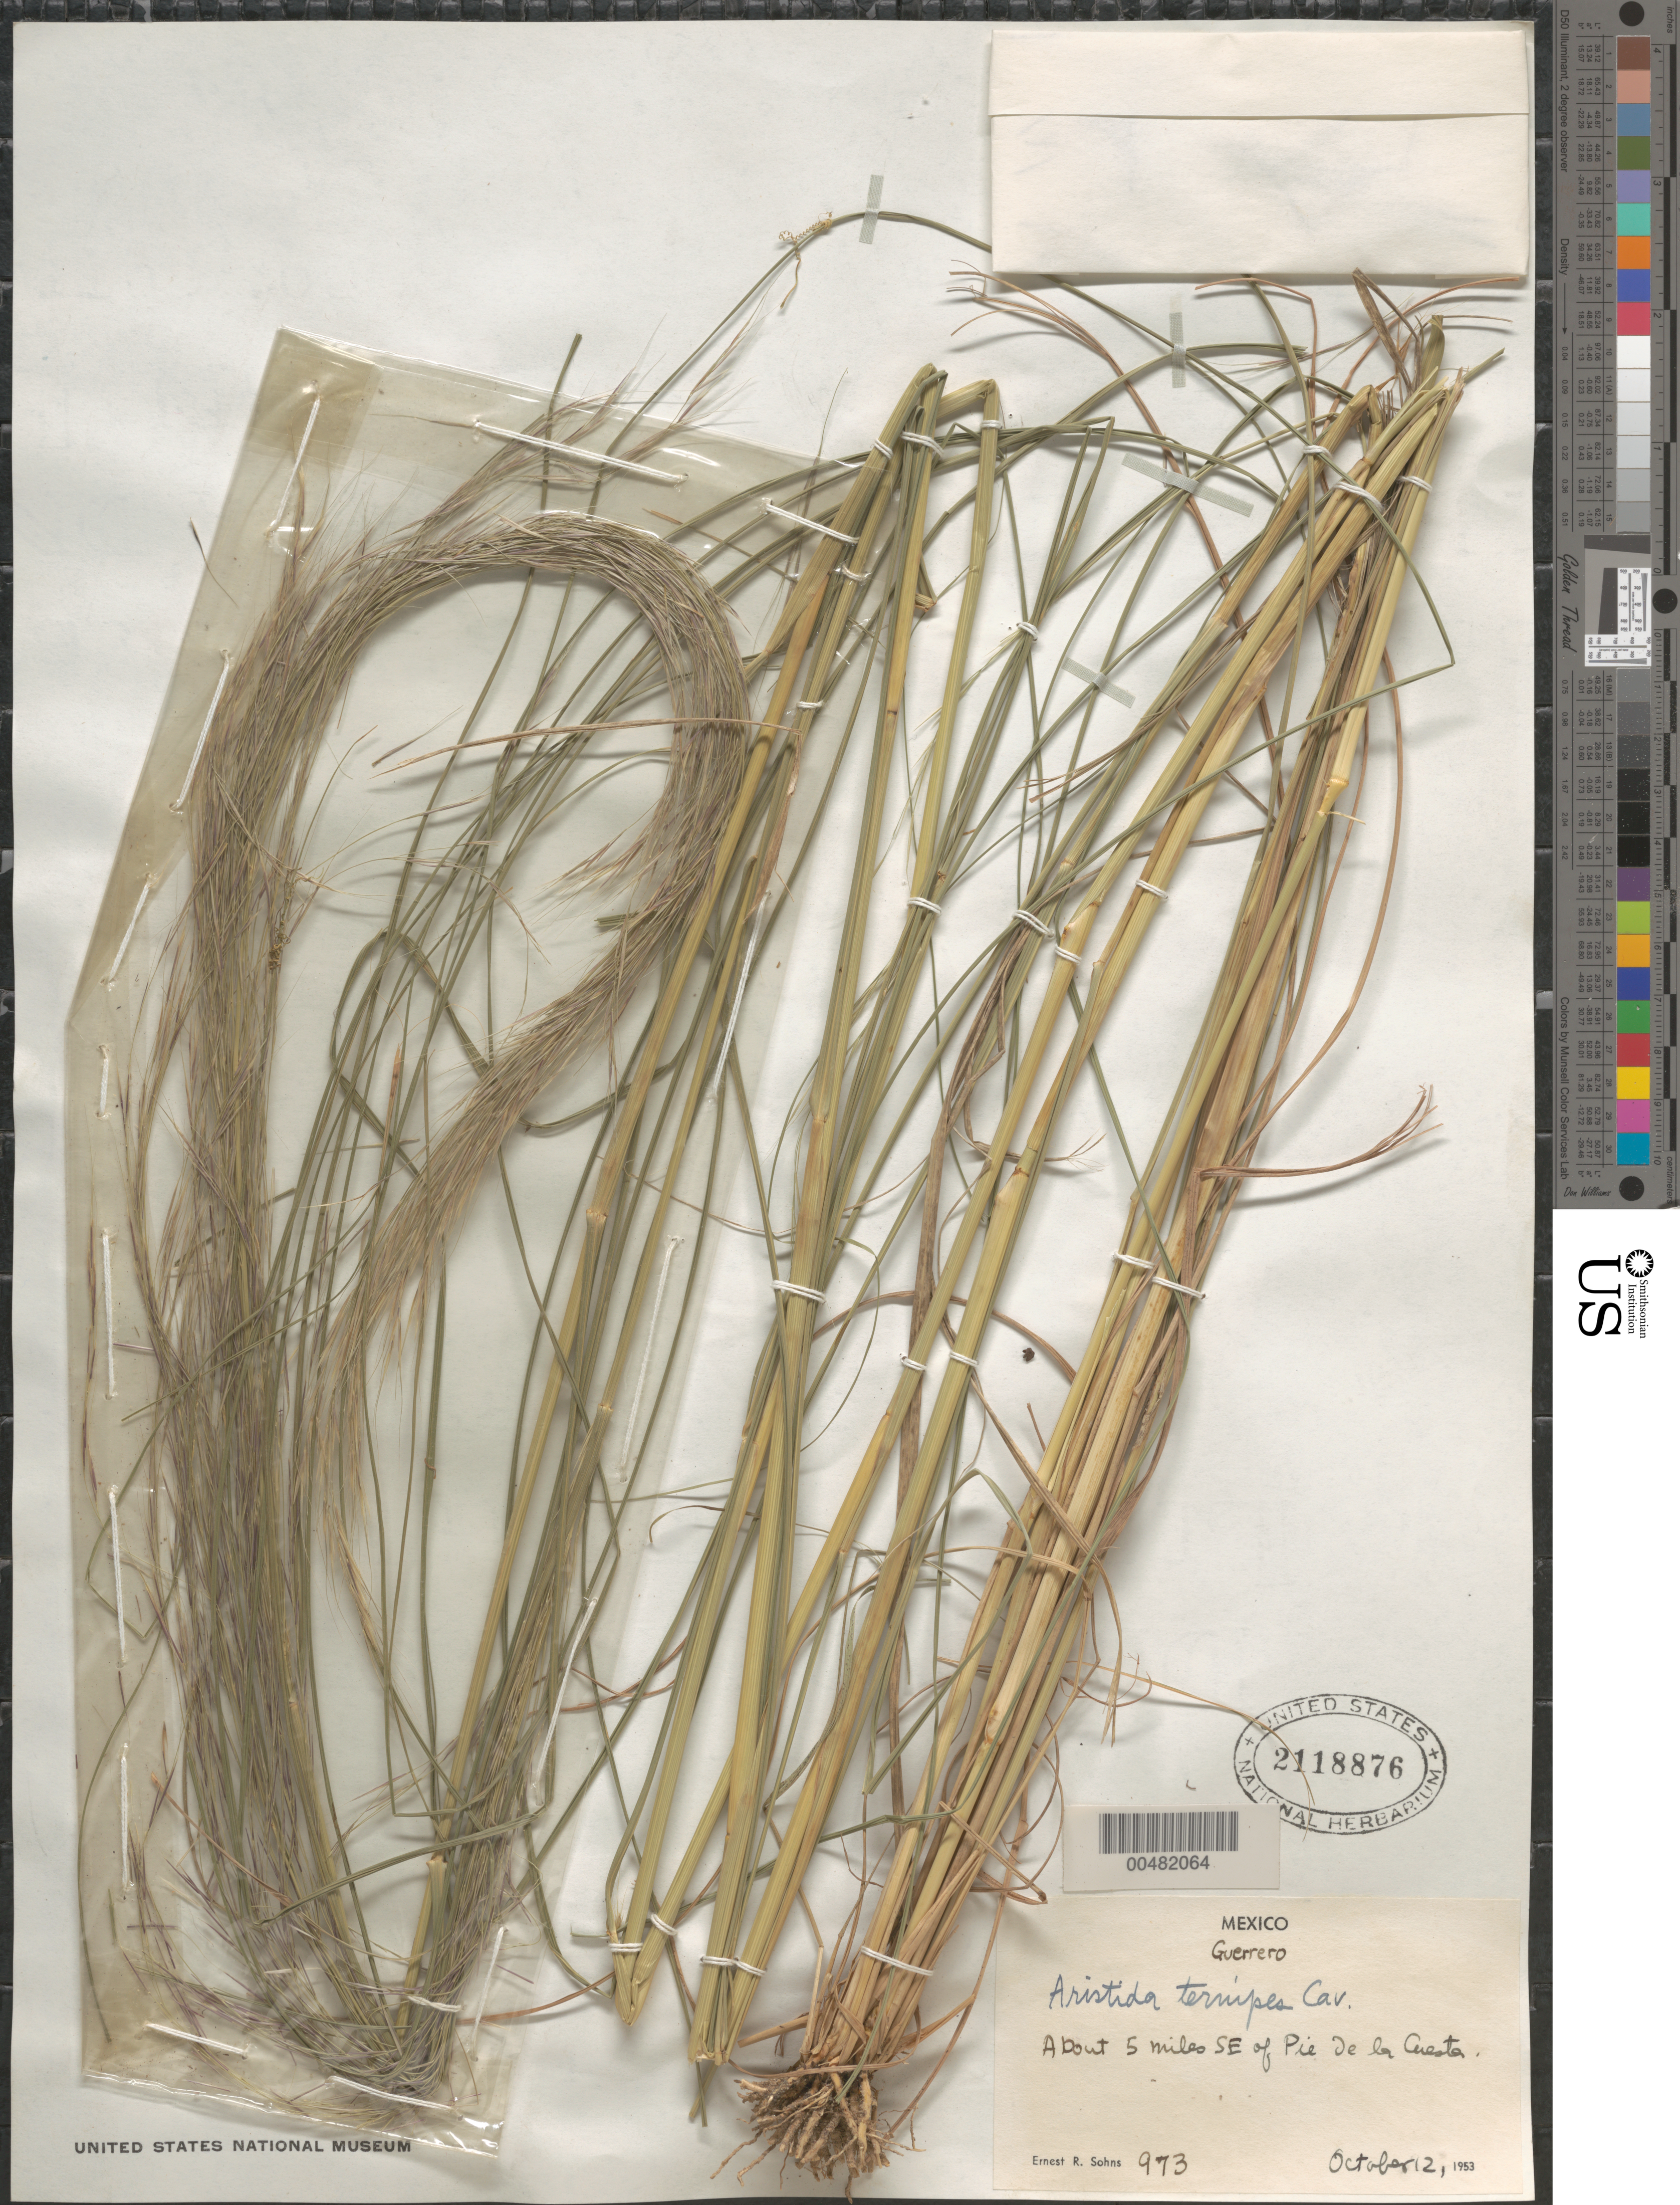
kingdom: Plantae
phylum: Tracheophyta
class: Liliopsida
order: Poales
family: Poaceae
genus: Aristida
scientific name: Aristida ternipes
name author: Cav.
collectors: E. R. Sohns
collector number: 973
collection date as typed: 12 Oct 1953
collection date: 1953-10-12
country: Mexico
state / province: Guerrero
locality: About 5 mi SE of Pie de La Cuesta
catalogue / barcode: US 2118876